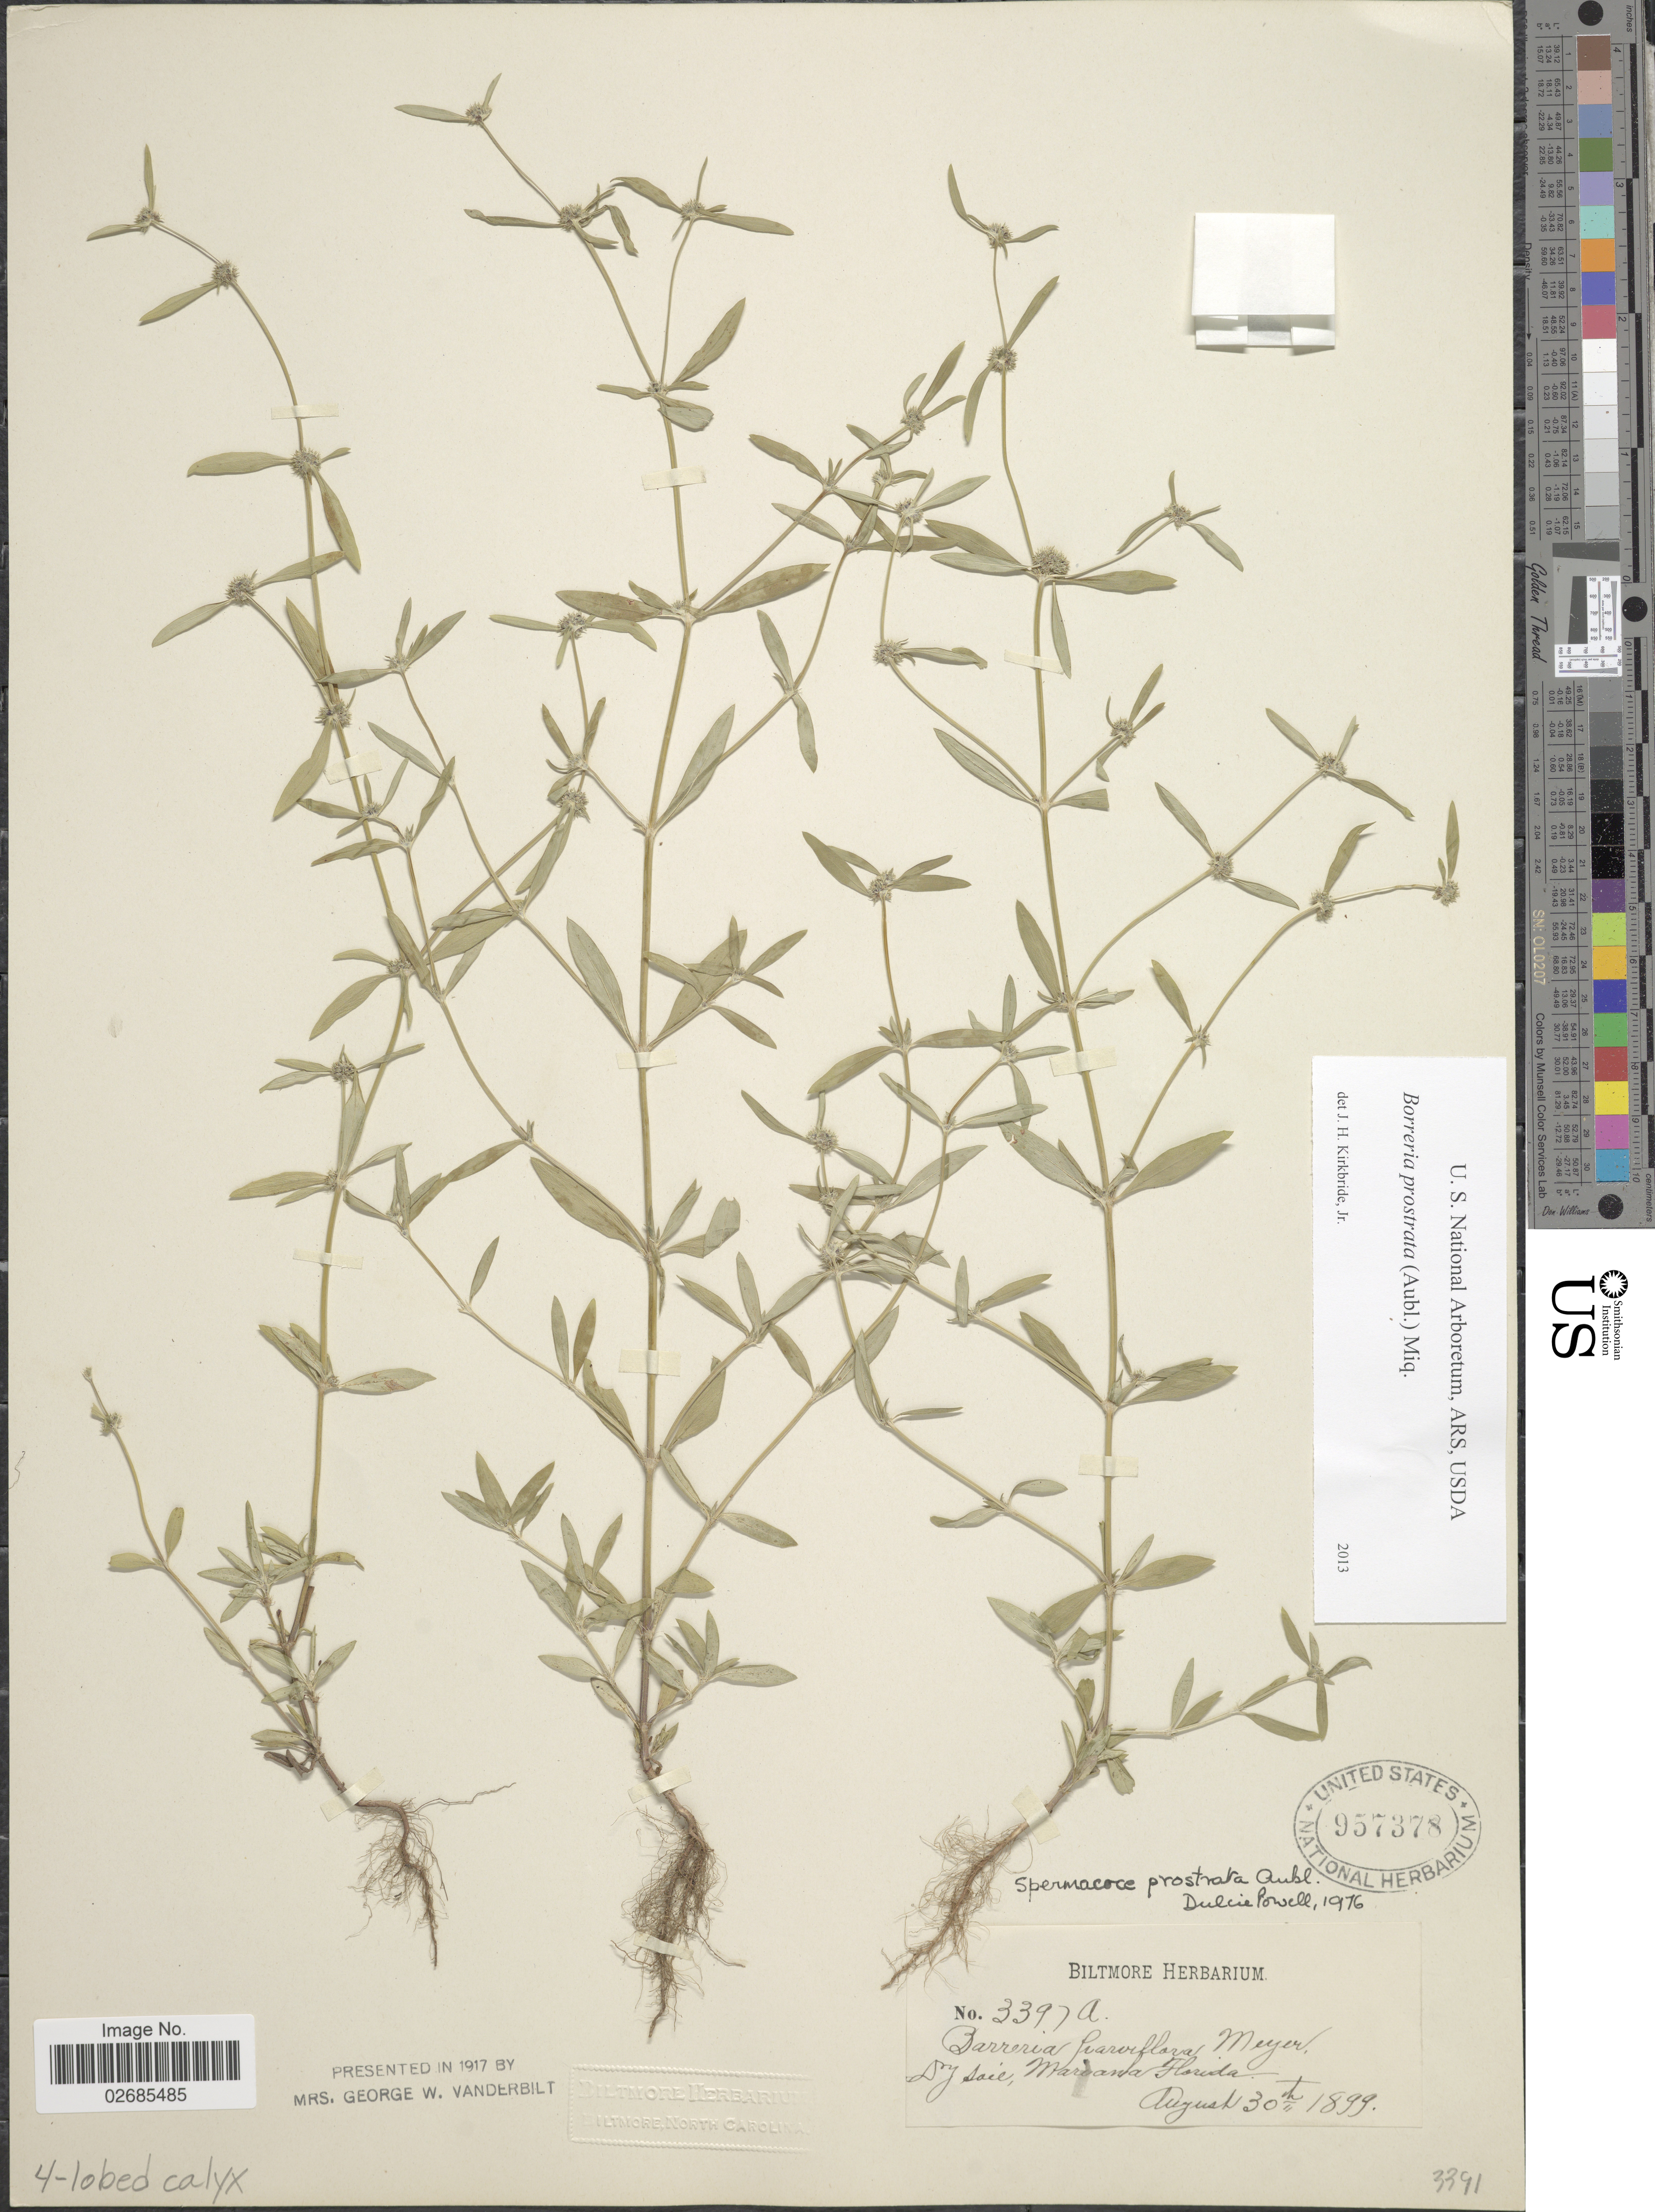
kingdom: Plantae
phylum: Tracheophyta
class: Magnoliopsida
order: Gentianales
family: Rubiaceae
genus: Borreria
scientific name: Borreria prostrata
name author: (Aubl.) Miq.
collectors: ex herb. Biltmore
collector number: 3397a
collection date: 1899-08-30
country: United States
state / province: Florida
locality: Mariana.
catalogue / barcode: US 957378